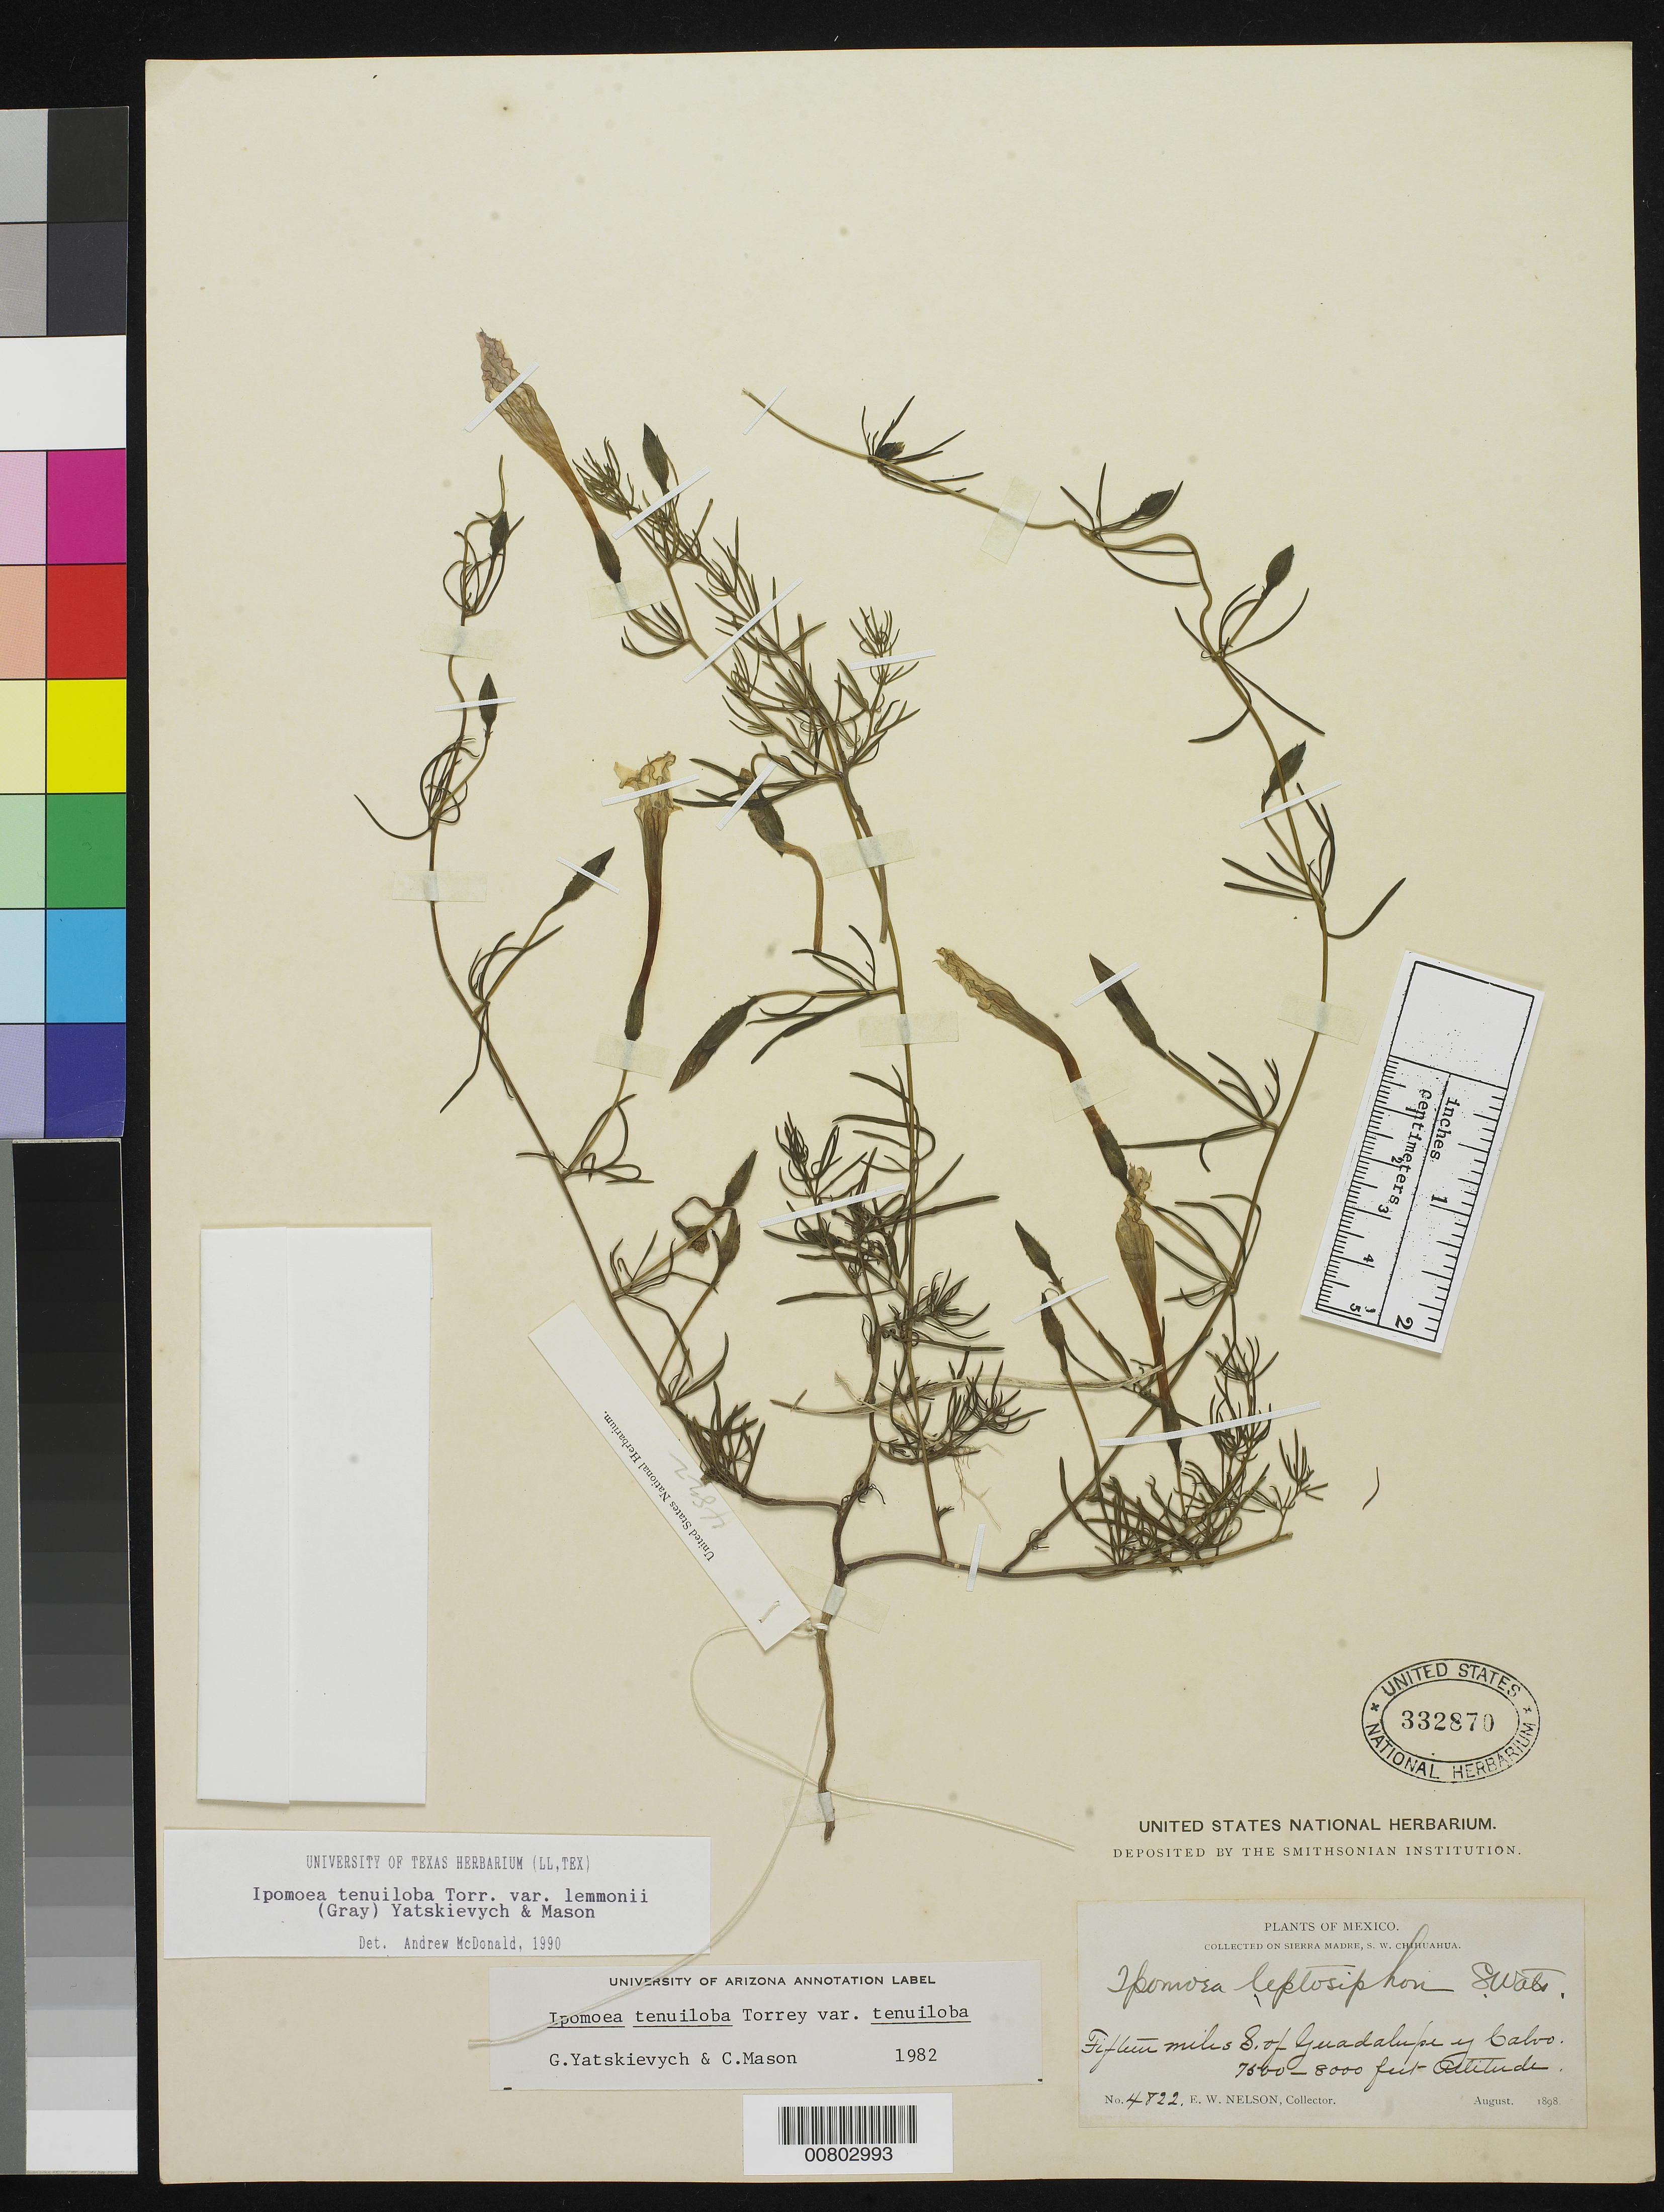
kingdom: Plantae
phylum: Tracheophyta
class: Magnoliopsida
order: Solanales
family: Convolvulaceae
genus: Ipomoea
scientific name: Ipomoea tenuiloba var. lemmonii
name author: (A. Gray) Yatsk. & C.T. Mason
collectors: E. W. Nelson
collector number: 4822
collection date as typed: Aug 1898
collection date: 1898-08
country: Mexico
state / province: Chihuahua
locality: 15 miles south of Guadalupe y Calvo, Chihuahua.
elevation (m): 2286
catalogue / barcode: US 332870